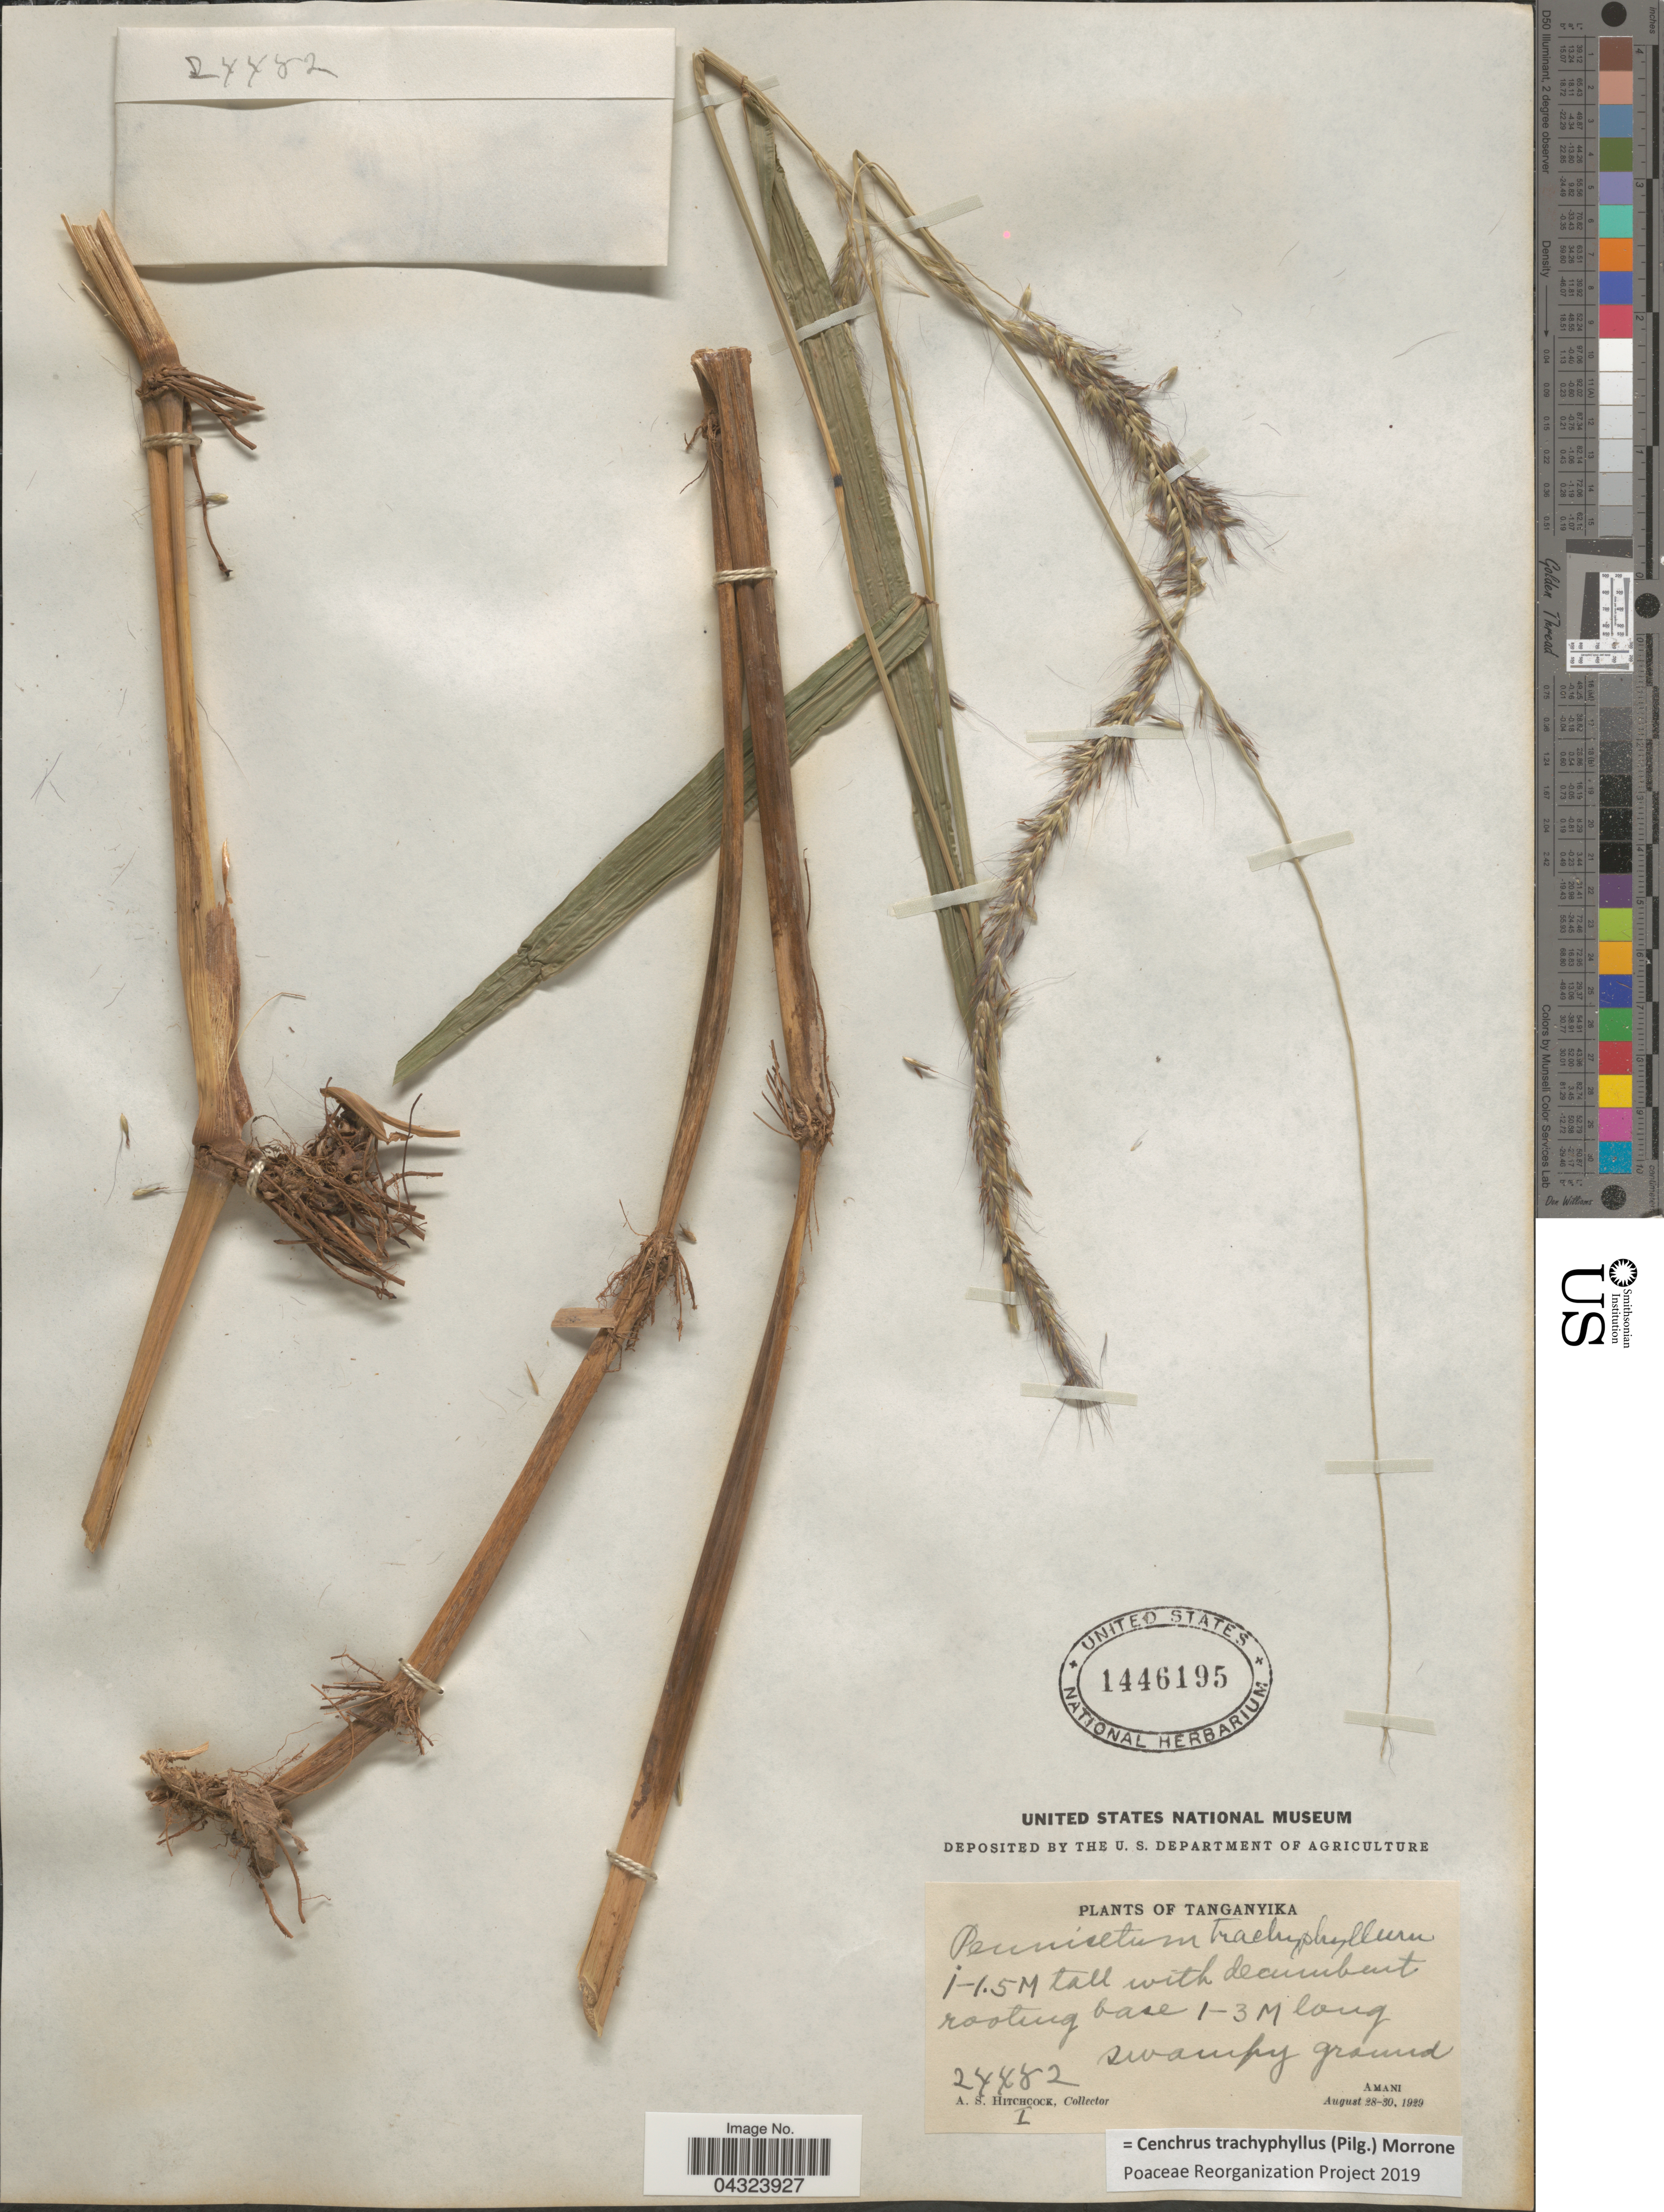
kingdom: Plantae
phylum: Tracheophyta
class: Liliopsida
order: Poales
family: Poaceae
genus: Cenchrus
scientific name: Cenchrus trachyphyllus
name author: (Pilg.) Morrone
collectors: A. S. Hitchcock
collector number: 24482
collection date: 1929-08-28/1929-08-30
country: Tanzania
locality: Tanganyika. Amani.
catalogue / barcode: US 1446195